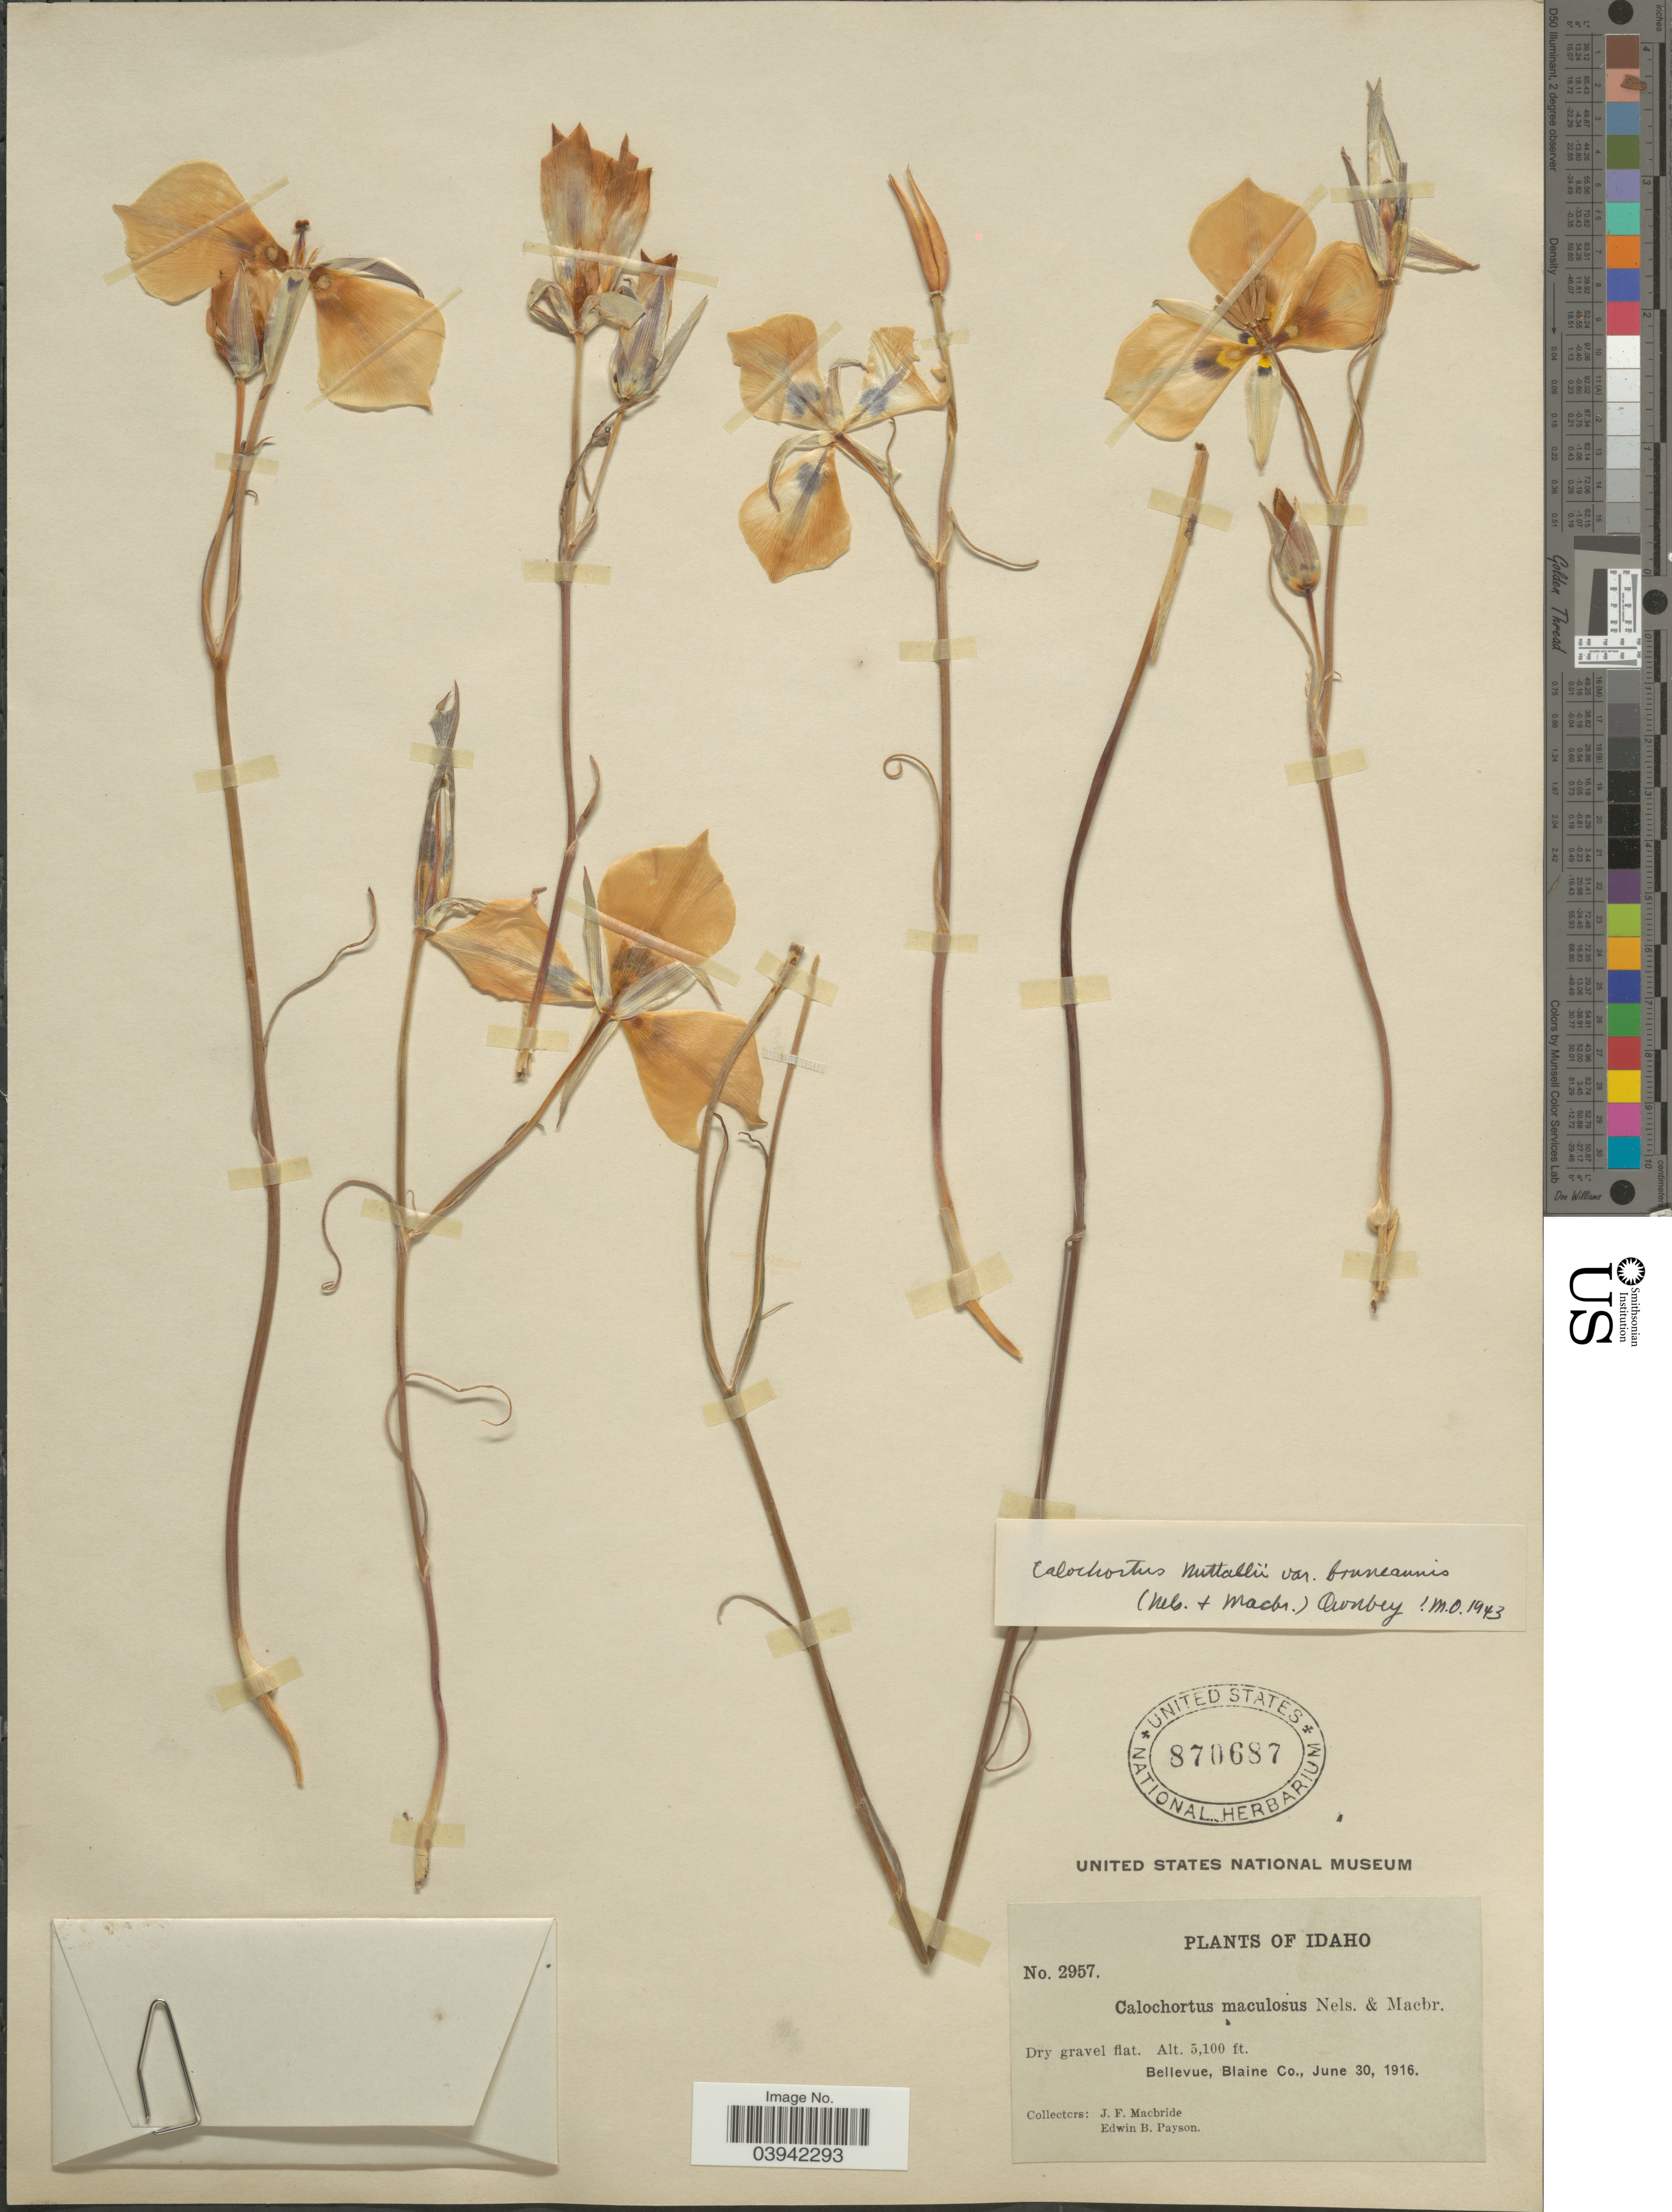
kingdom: Plantae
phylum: Tracheophyta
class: Liliopsida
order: Liliales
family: Liliaceae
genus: Calochortus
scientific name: Calochortus bruneaunis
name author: A. Nelson & J.F. Macbr.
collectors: J. F. Macbride & E. B. Payson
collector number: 2957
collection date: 1916-06-30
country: United States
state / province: Idaho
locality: Bellevue, Blaine Co.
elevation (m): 1554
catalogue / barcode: US 870687